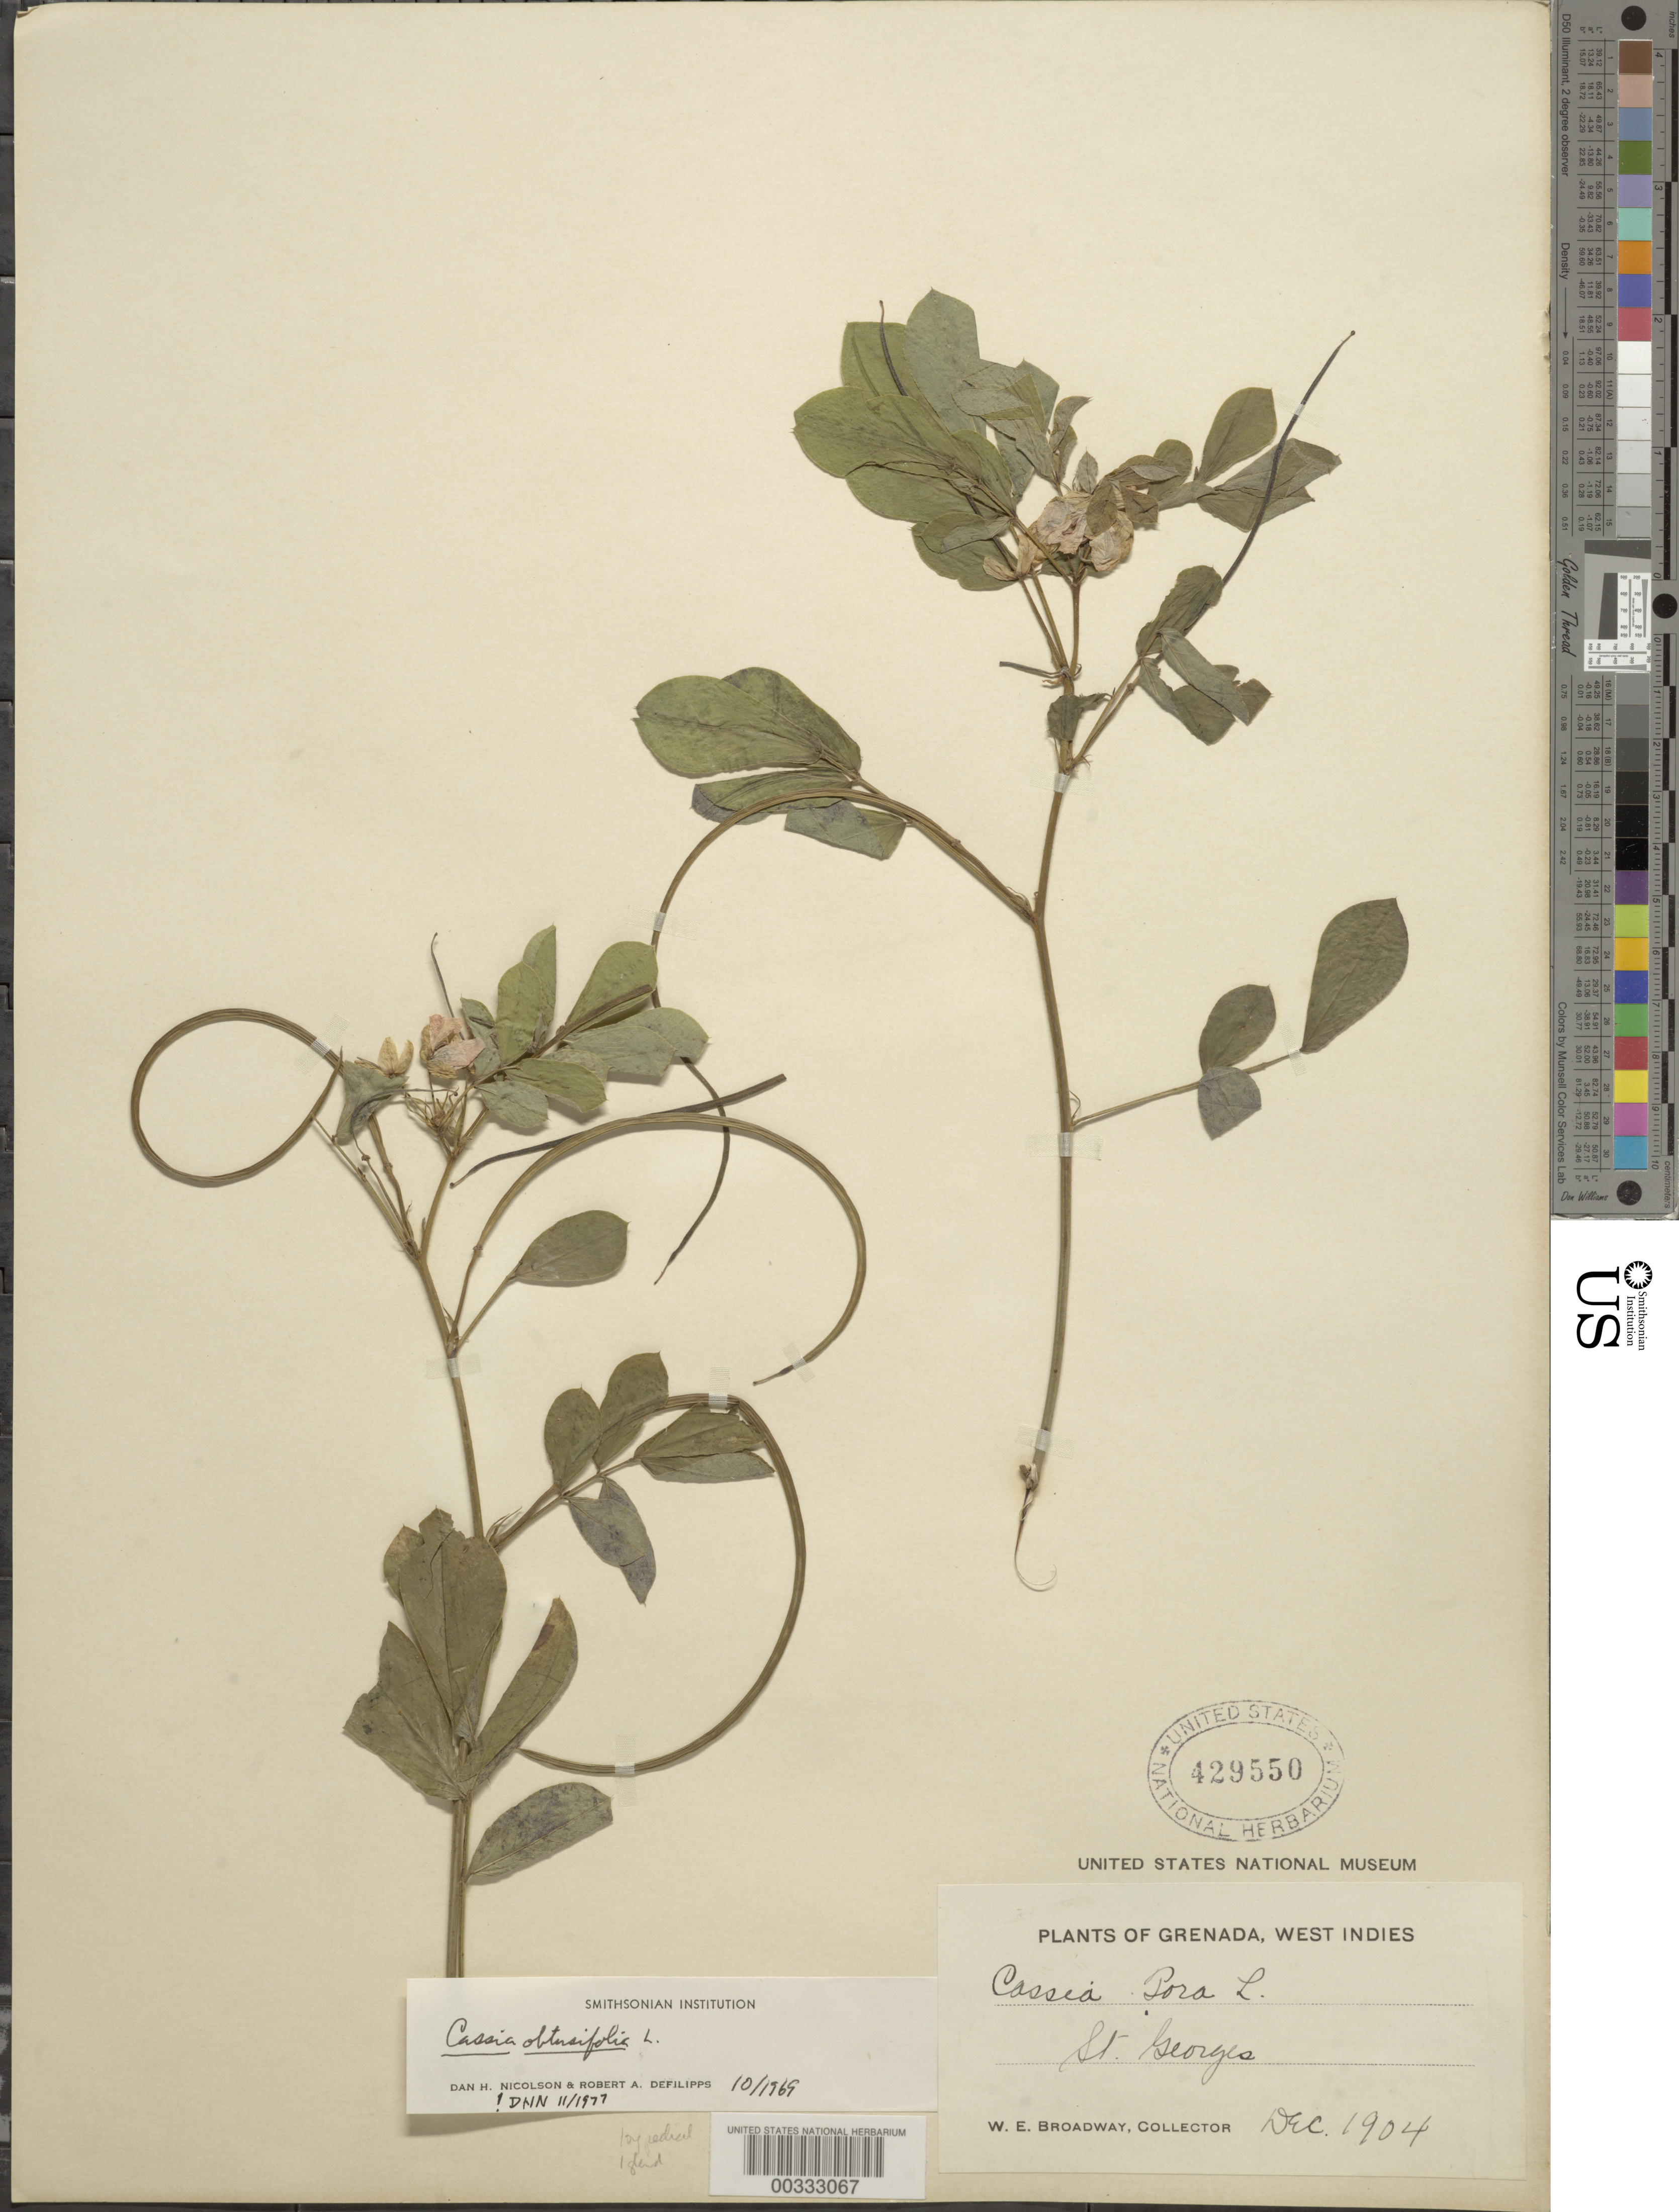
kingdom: Plantae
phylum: Tracheophyta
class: Magnoliopsida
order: Fabales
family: Fabaceae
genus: Senna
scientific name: Senna obtusifolia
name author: (L.) H.S. Irwin & Barneby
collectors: W. E. Broadway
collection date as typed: Dec 1904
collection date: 1904-12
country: Grenada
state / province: Saint George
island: Grenada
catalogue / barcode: US 429550